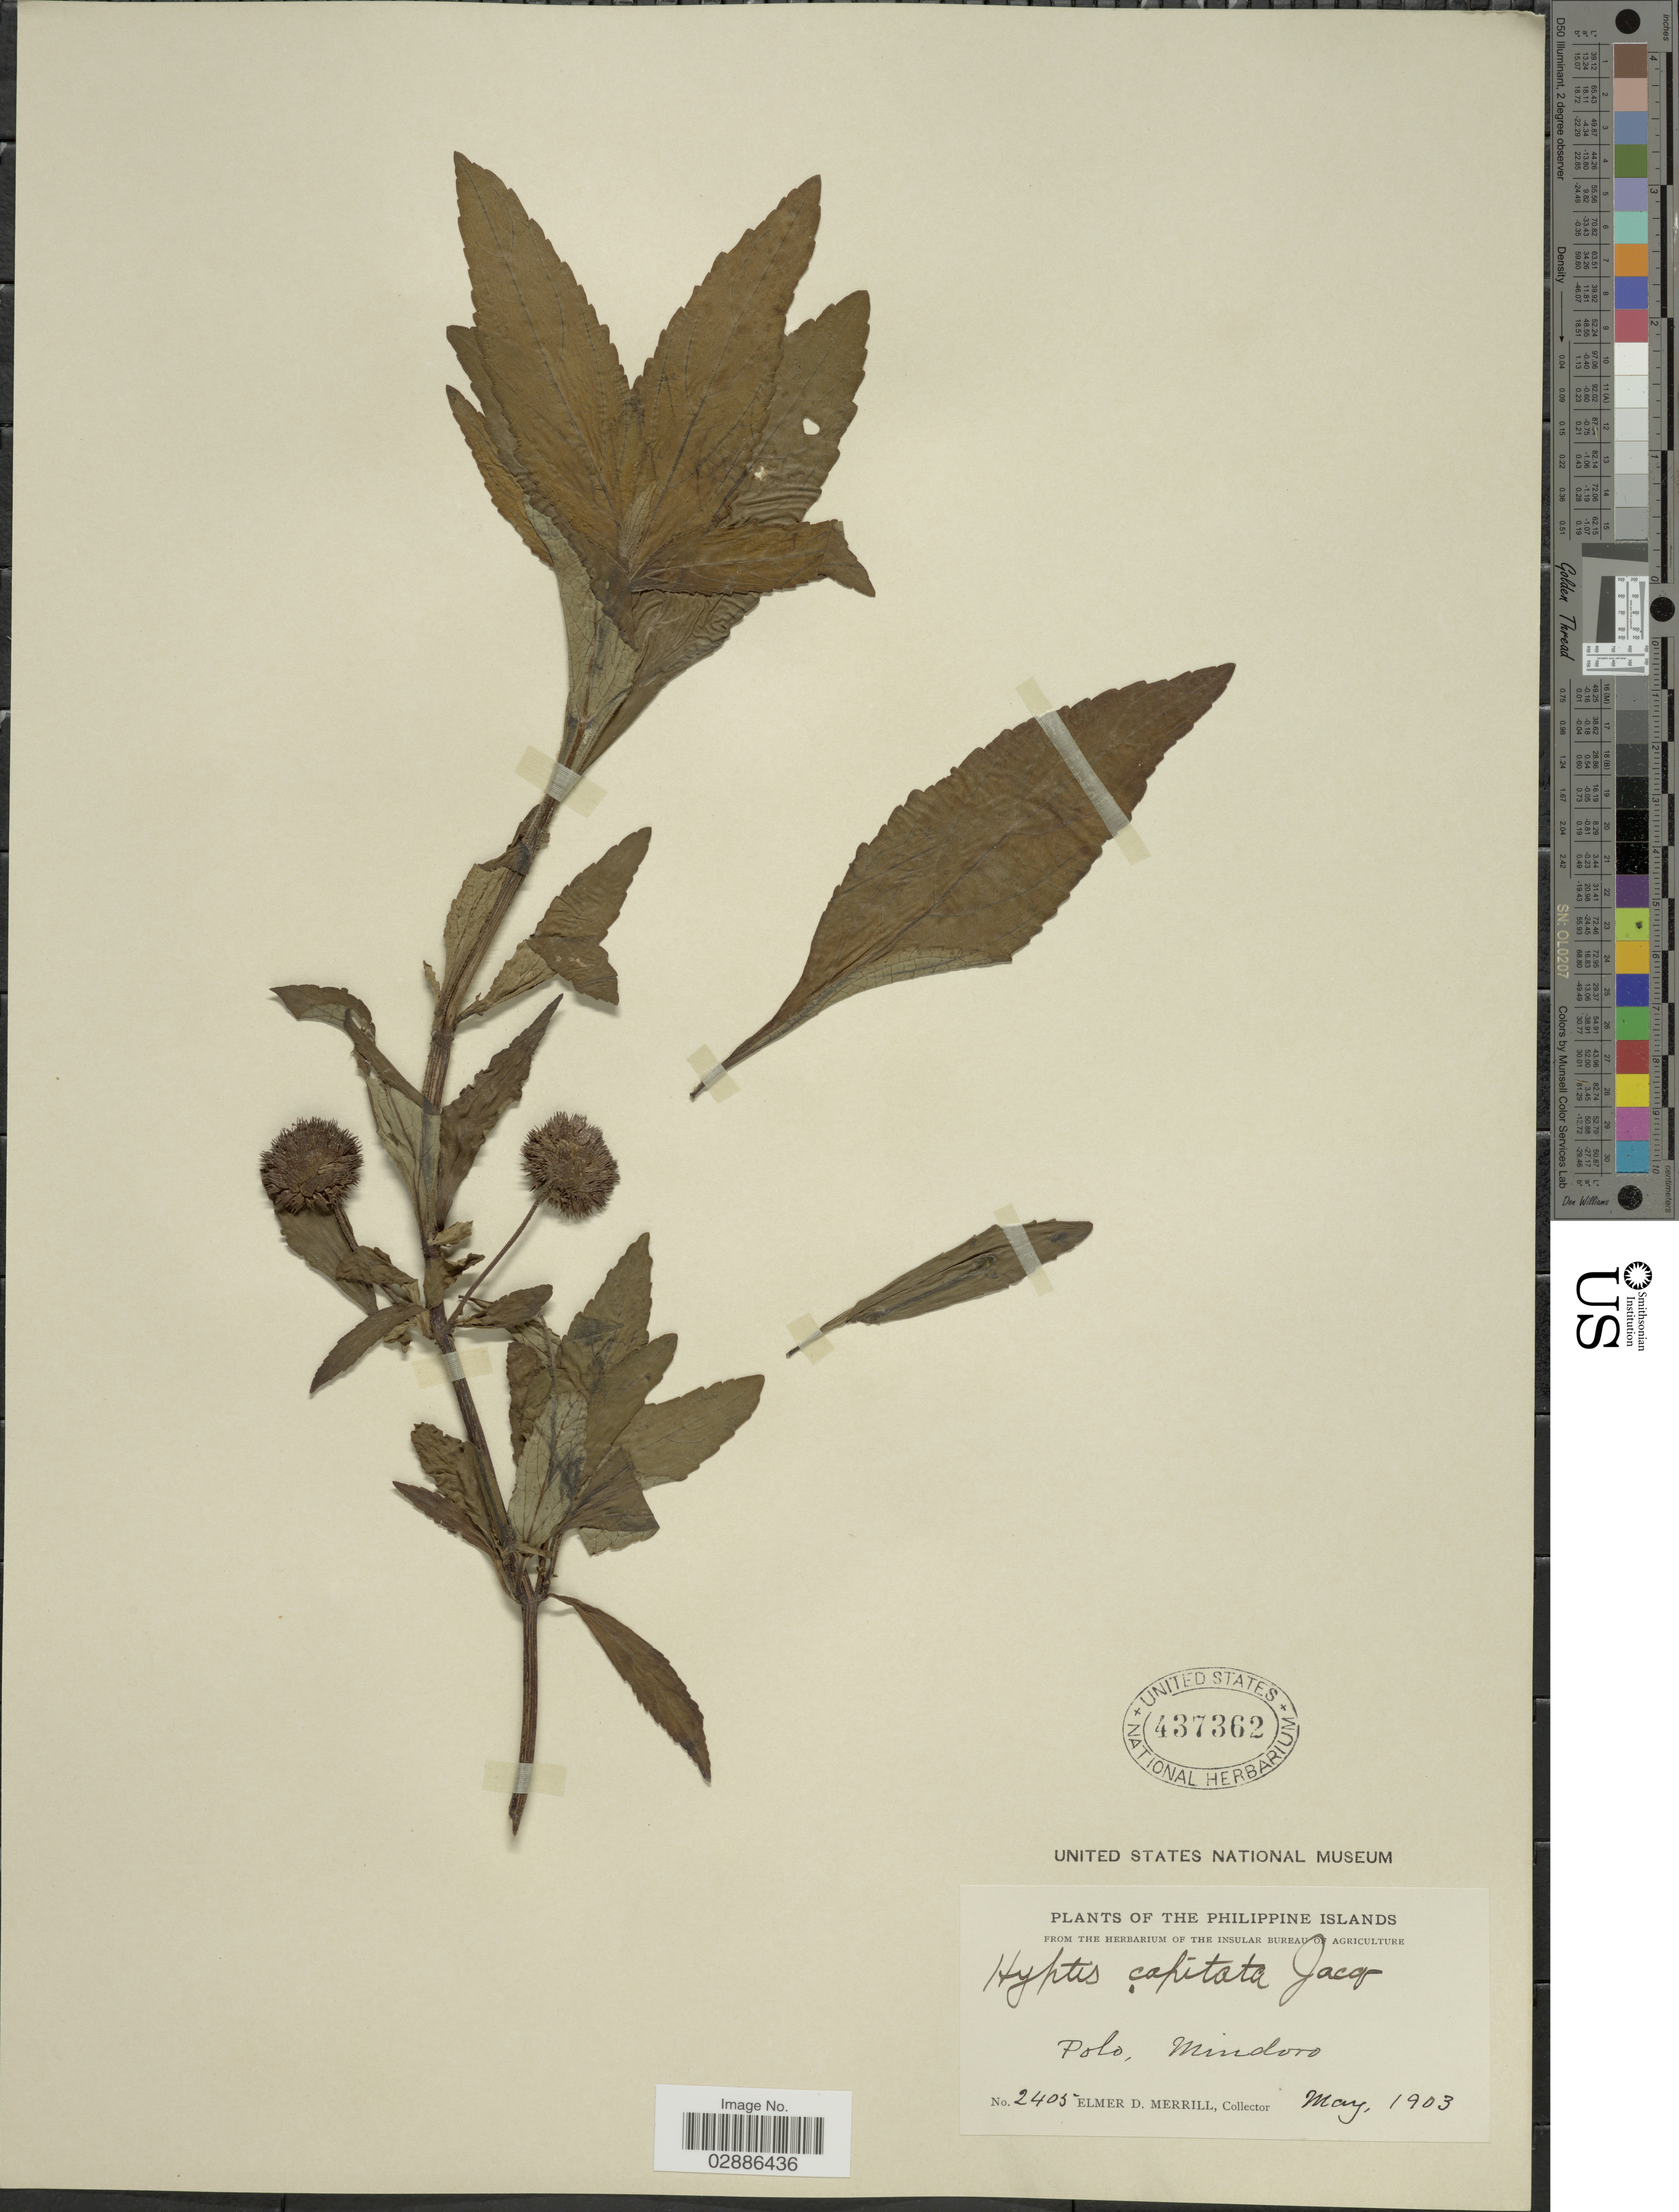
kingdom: Plantae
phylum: Tracheophyta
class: Magnoliopsida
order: Lamiales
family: Lamiaceae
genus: Hyptis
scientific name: Hyptis capitata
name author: Jacq.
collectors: E. D. Merrill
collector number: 2405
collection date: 1903-05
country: Philippines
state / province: Mimaropa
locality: Polo, Mindoro.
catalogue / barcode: US 437362